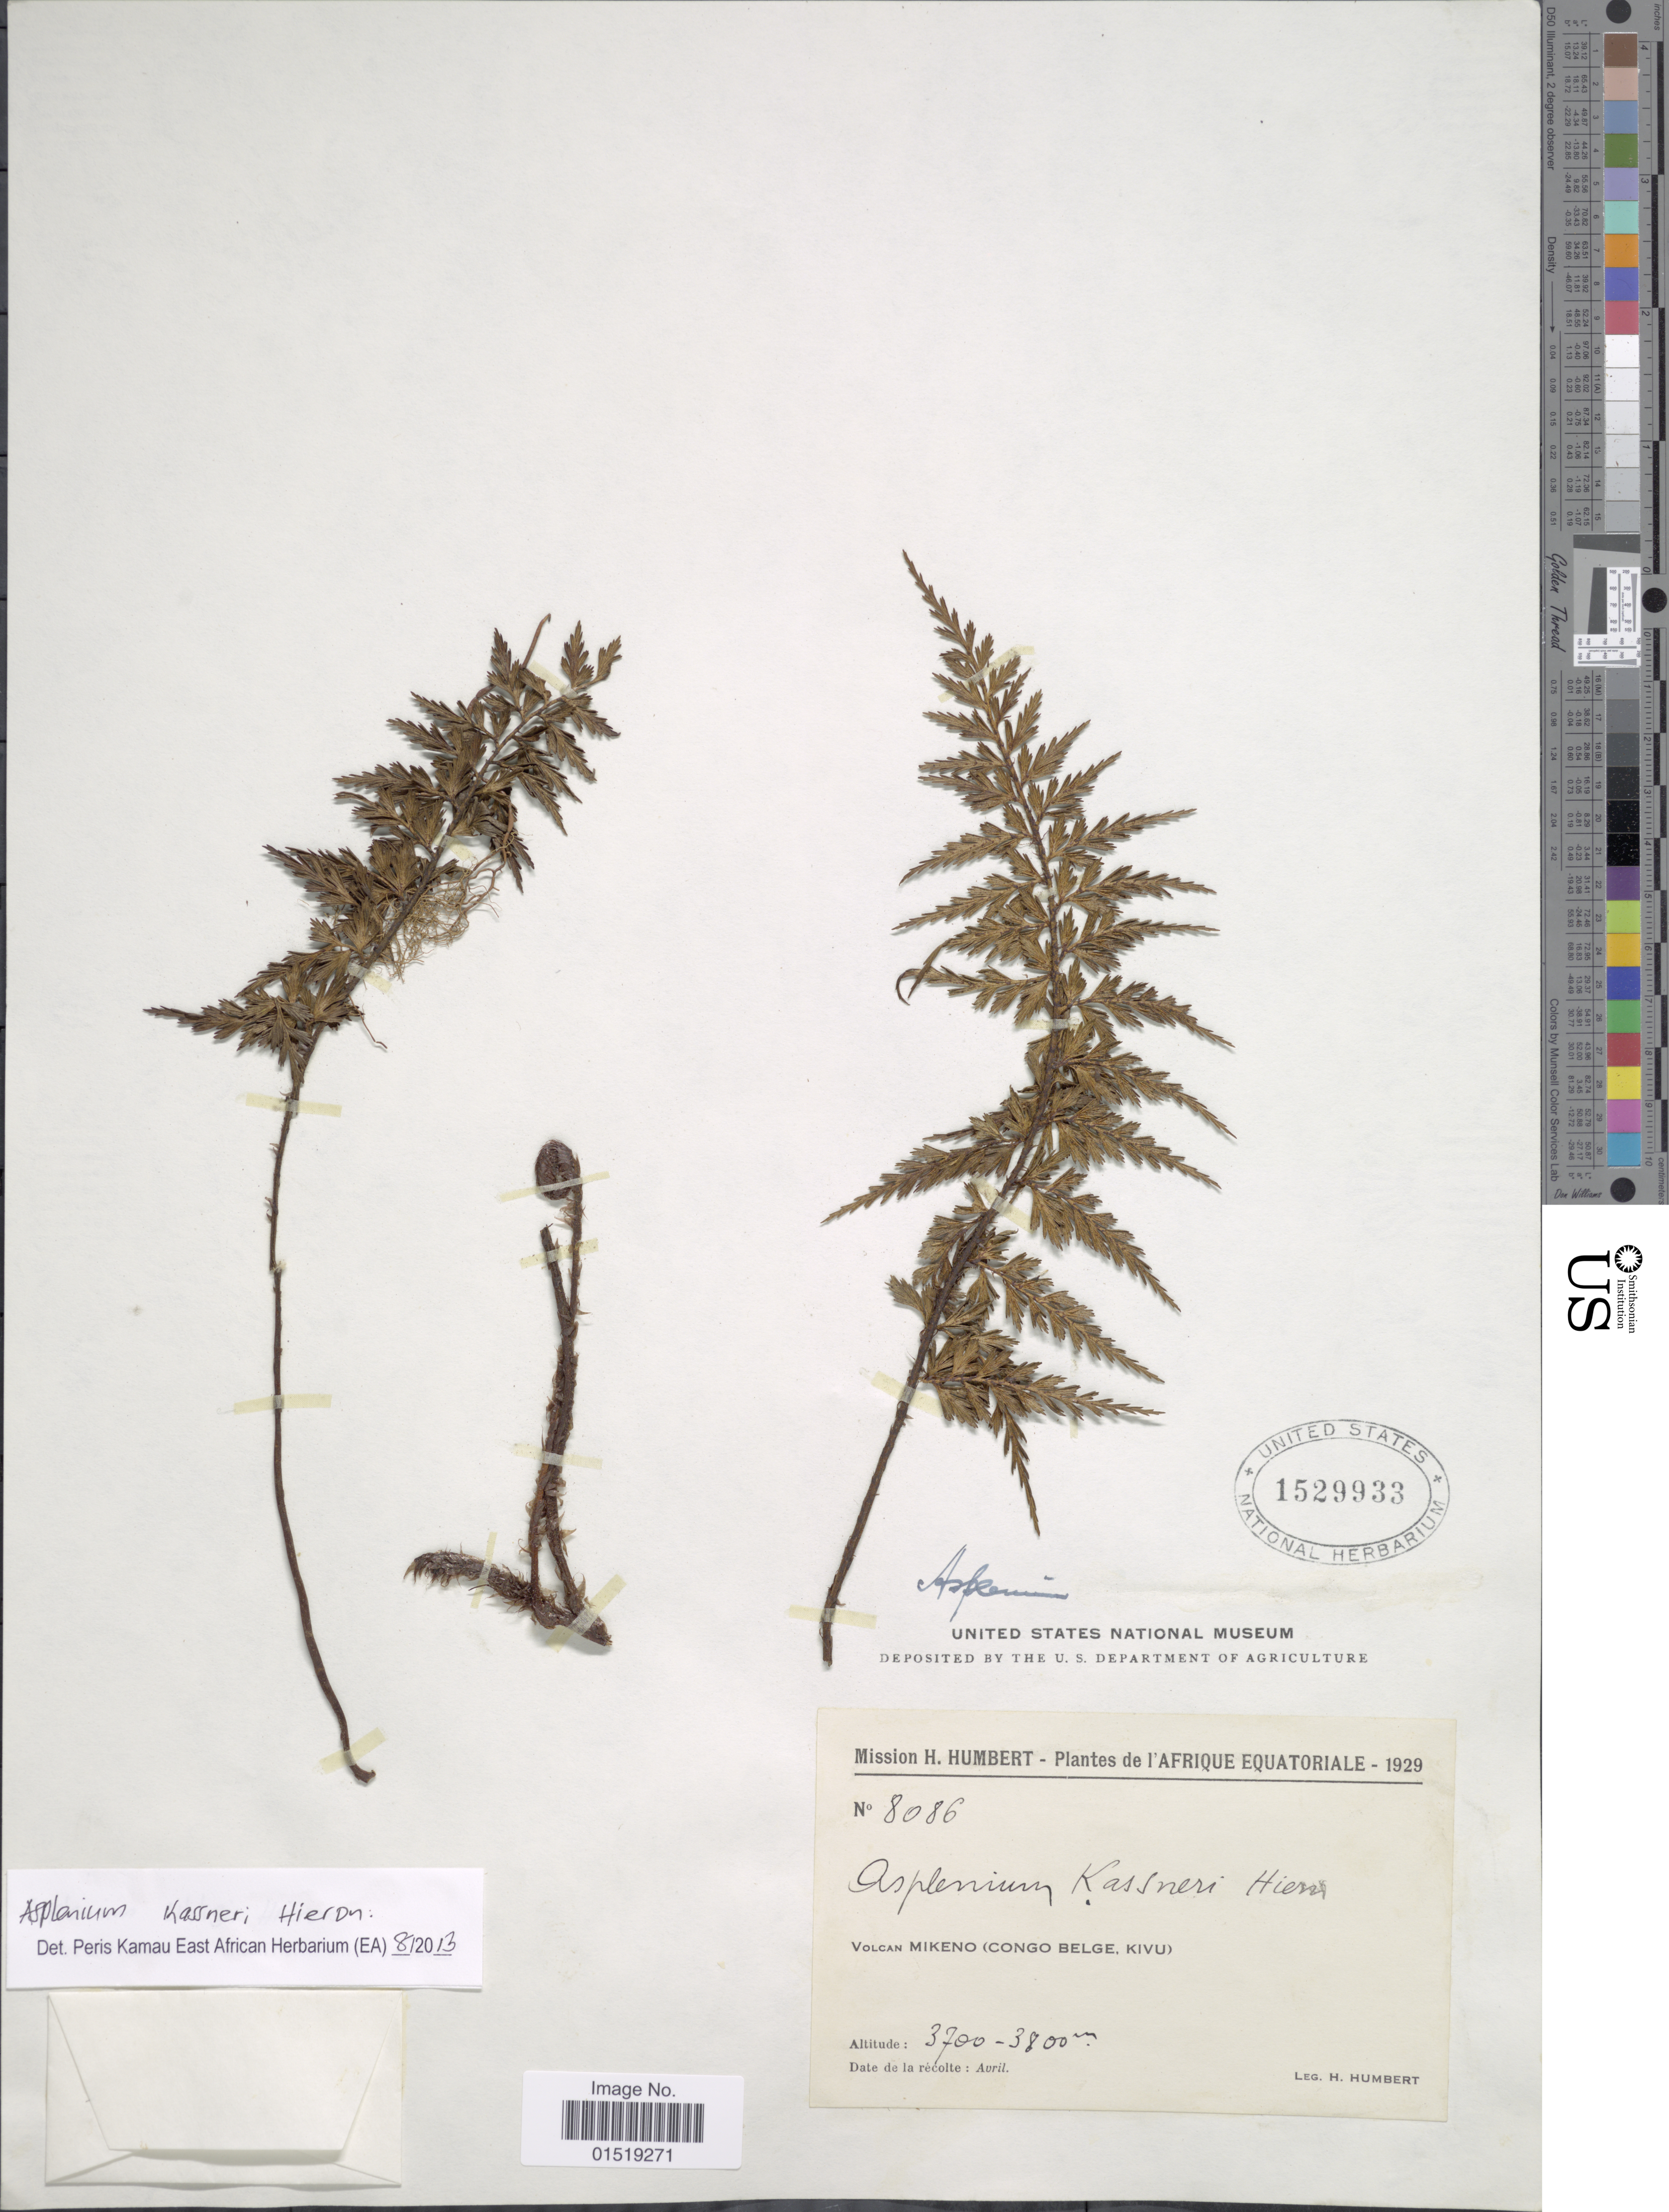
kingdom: Plantae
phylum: Tracheophyta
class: Polypodiopsida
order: Polypodiales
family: Aspleniaceae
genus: Asplenium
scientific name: Asplenium kassneri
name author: Hieron.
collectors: H. Humbert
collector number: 8086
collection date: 1929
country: Congo, Democratic Republic of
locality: Volcan Mikeno (Congo Belge, Kivu).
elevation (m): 3700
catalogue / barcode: US 1529933